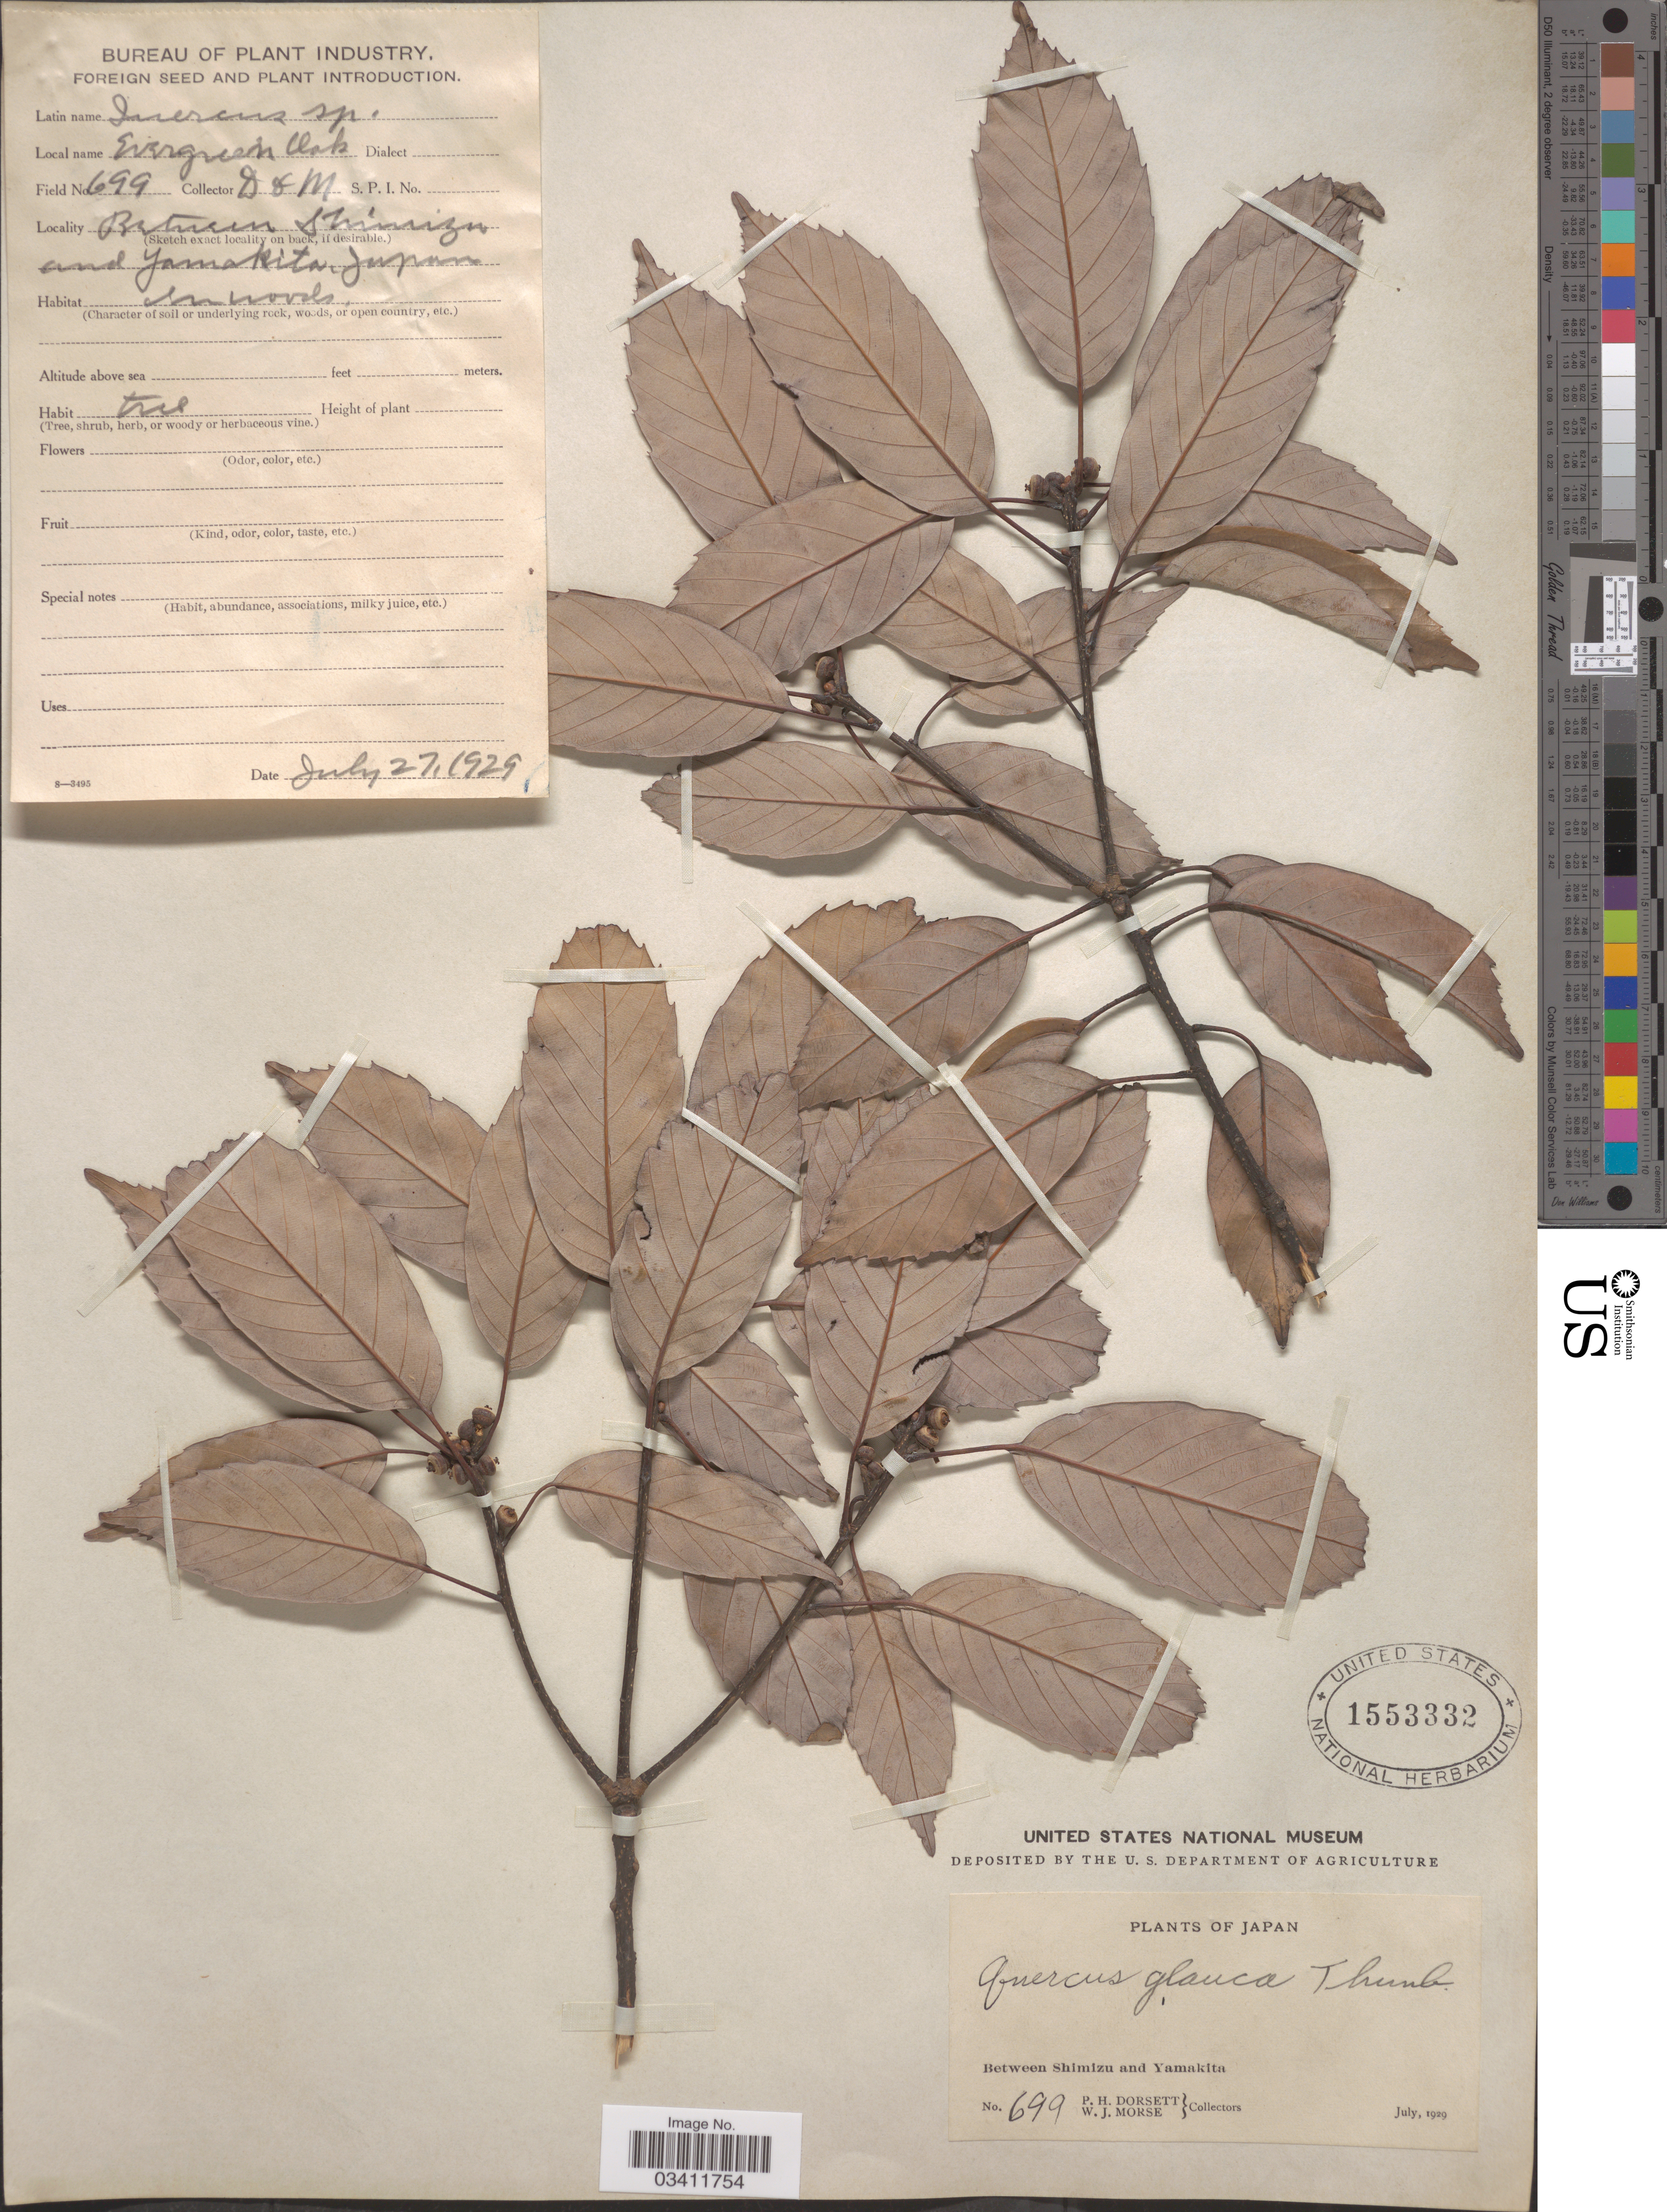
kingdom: Plantae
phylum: Tracheophyta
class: Magnoliopsida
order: Fagales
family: Fagaceae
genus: Quercus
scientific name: Quercus glauca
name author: Thunb.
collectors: P. H. Dorsett & W. J. Morse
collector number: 699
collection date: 1929-07-27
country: Japan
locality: Between Shimizu and Yamakita.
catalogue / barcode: US 1553332